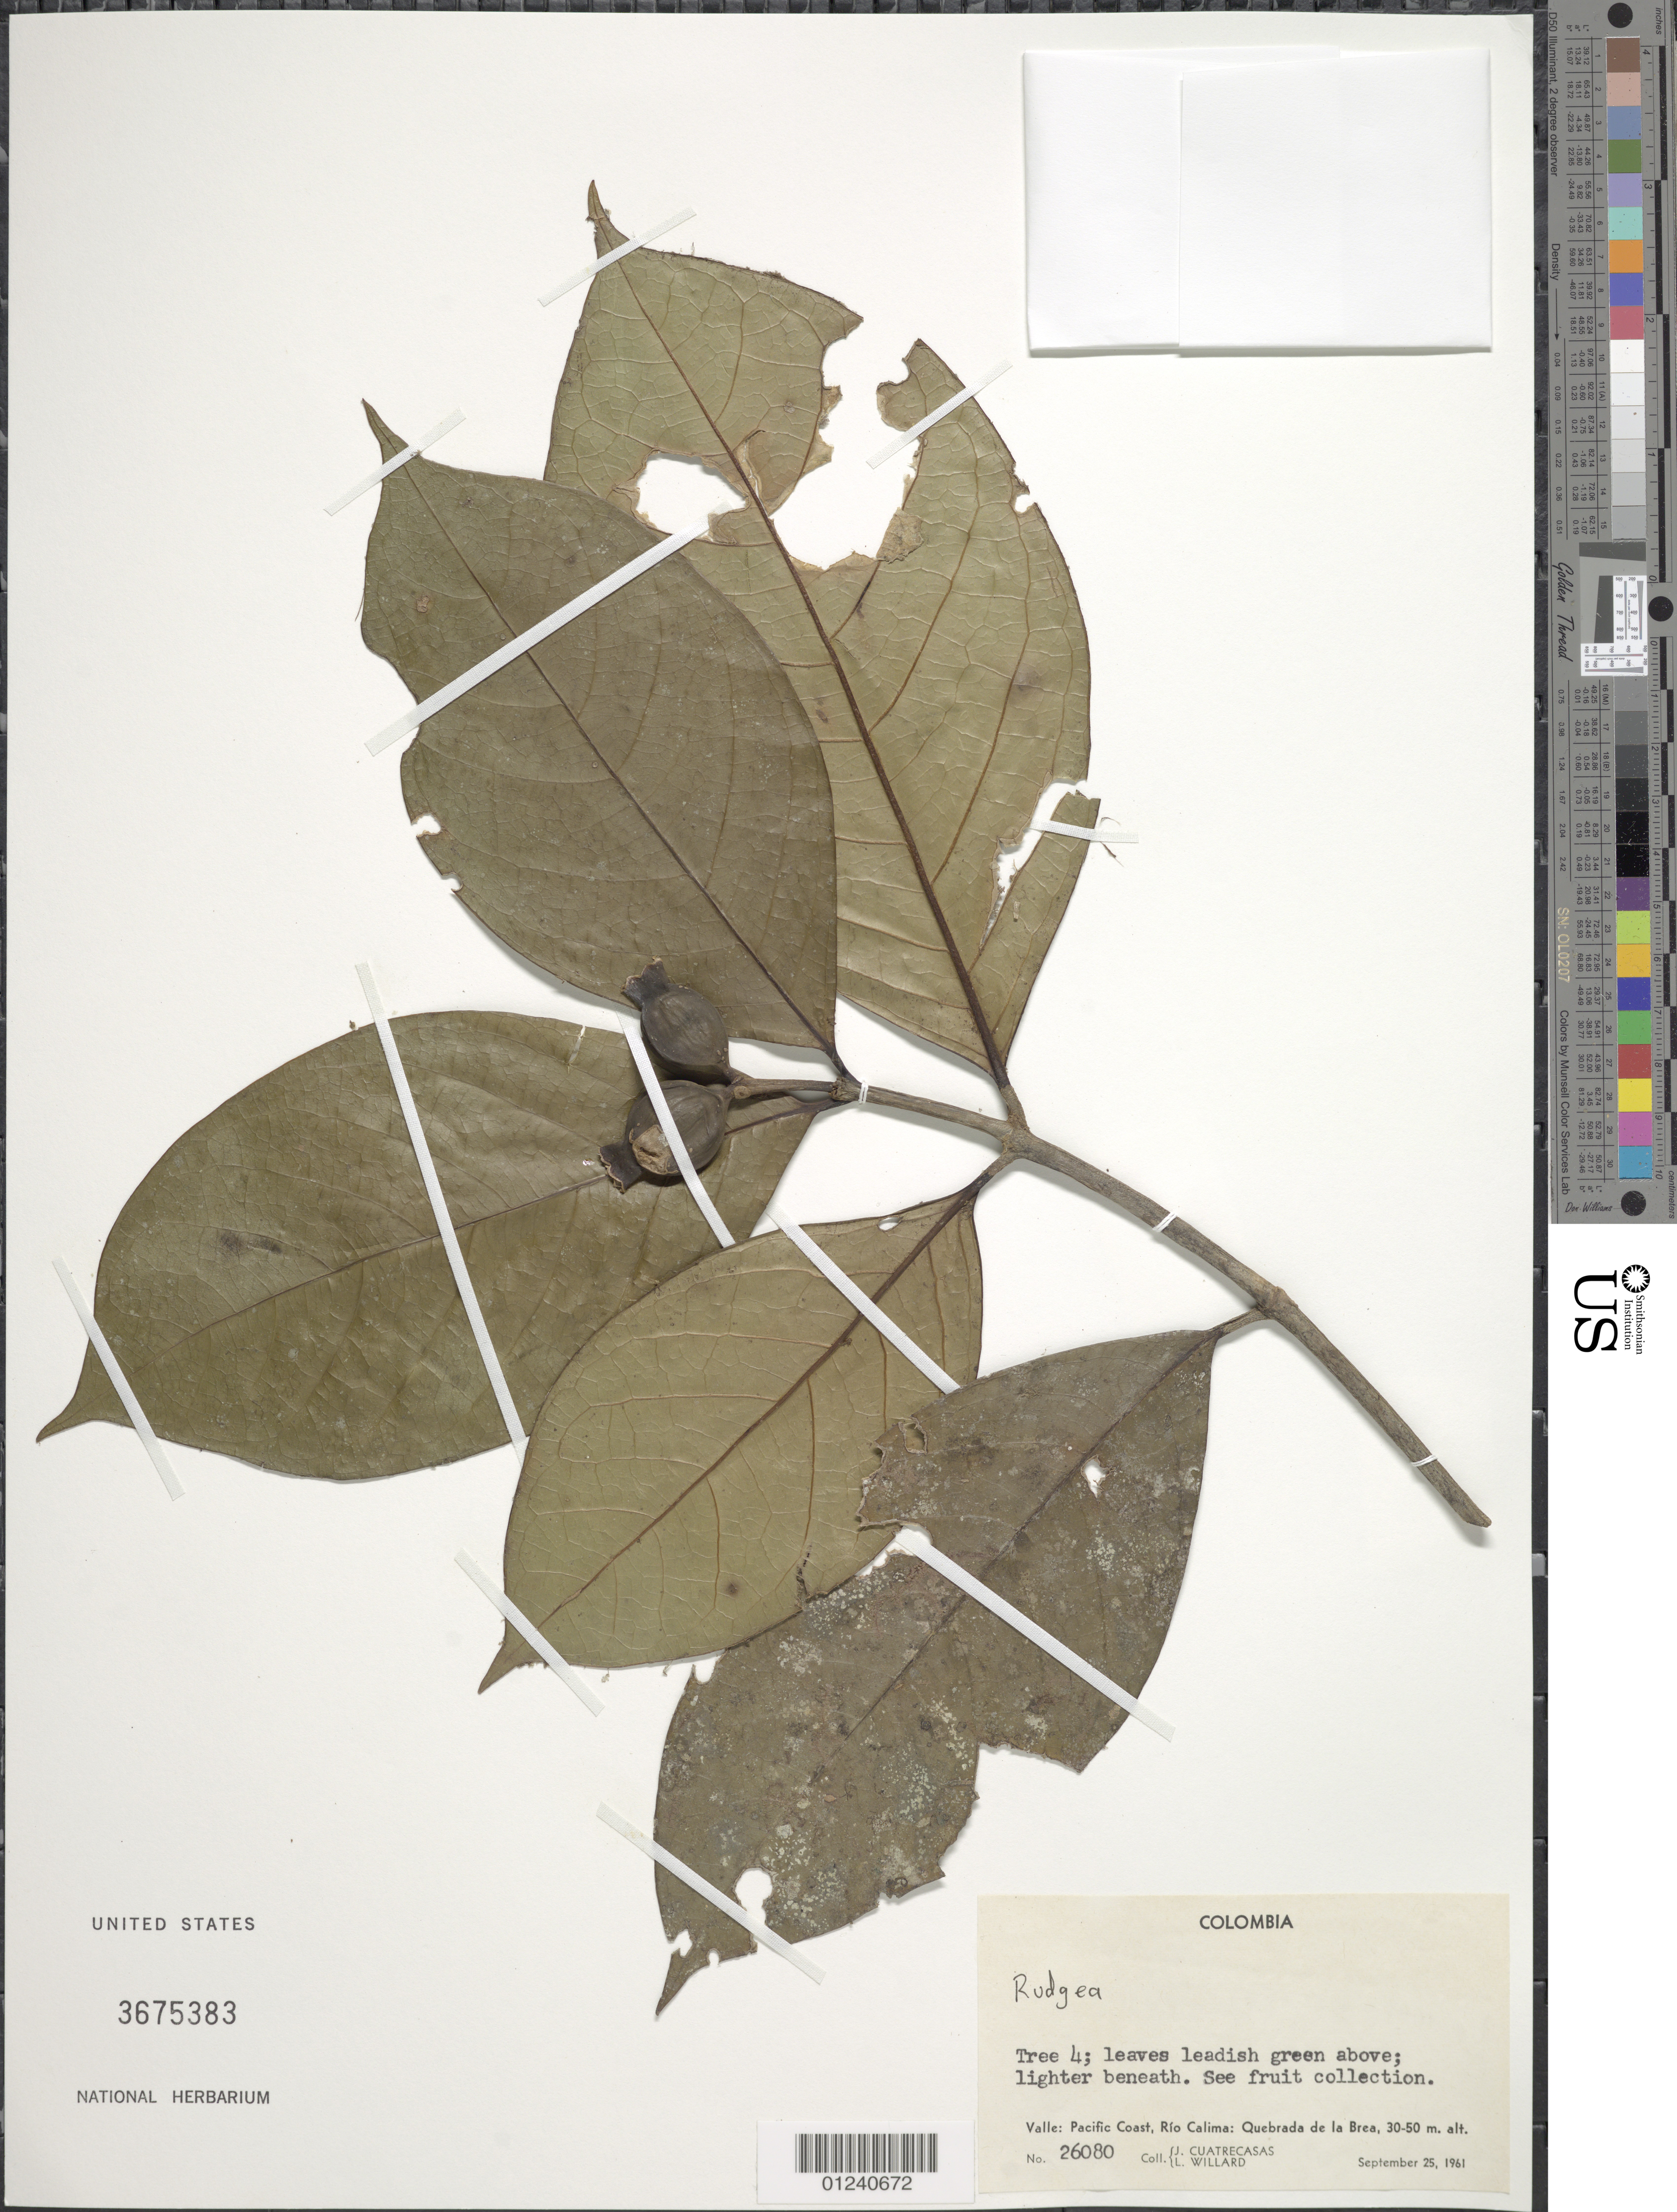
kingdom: Plantae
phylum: Tracheophyta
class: Magnoliopsida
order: Gentianales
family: Rubiaceae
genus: Rudgea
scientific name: Rudgea sp.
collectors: J. Cuatrecasas & L. Willard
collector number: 26080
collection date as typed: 25 Sep 1961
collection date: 1961-09-25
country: Colombia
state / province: Valle del Cauca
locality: Pacific Coast, Rio Calima: Quebrada de la Brea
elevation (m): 30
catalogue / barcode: US 3675383